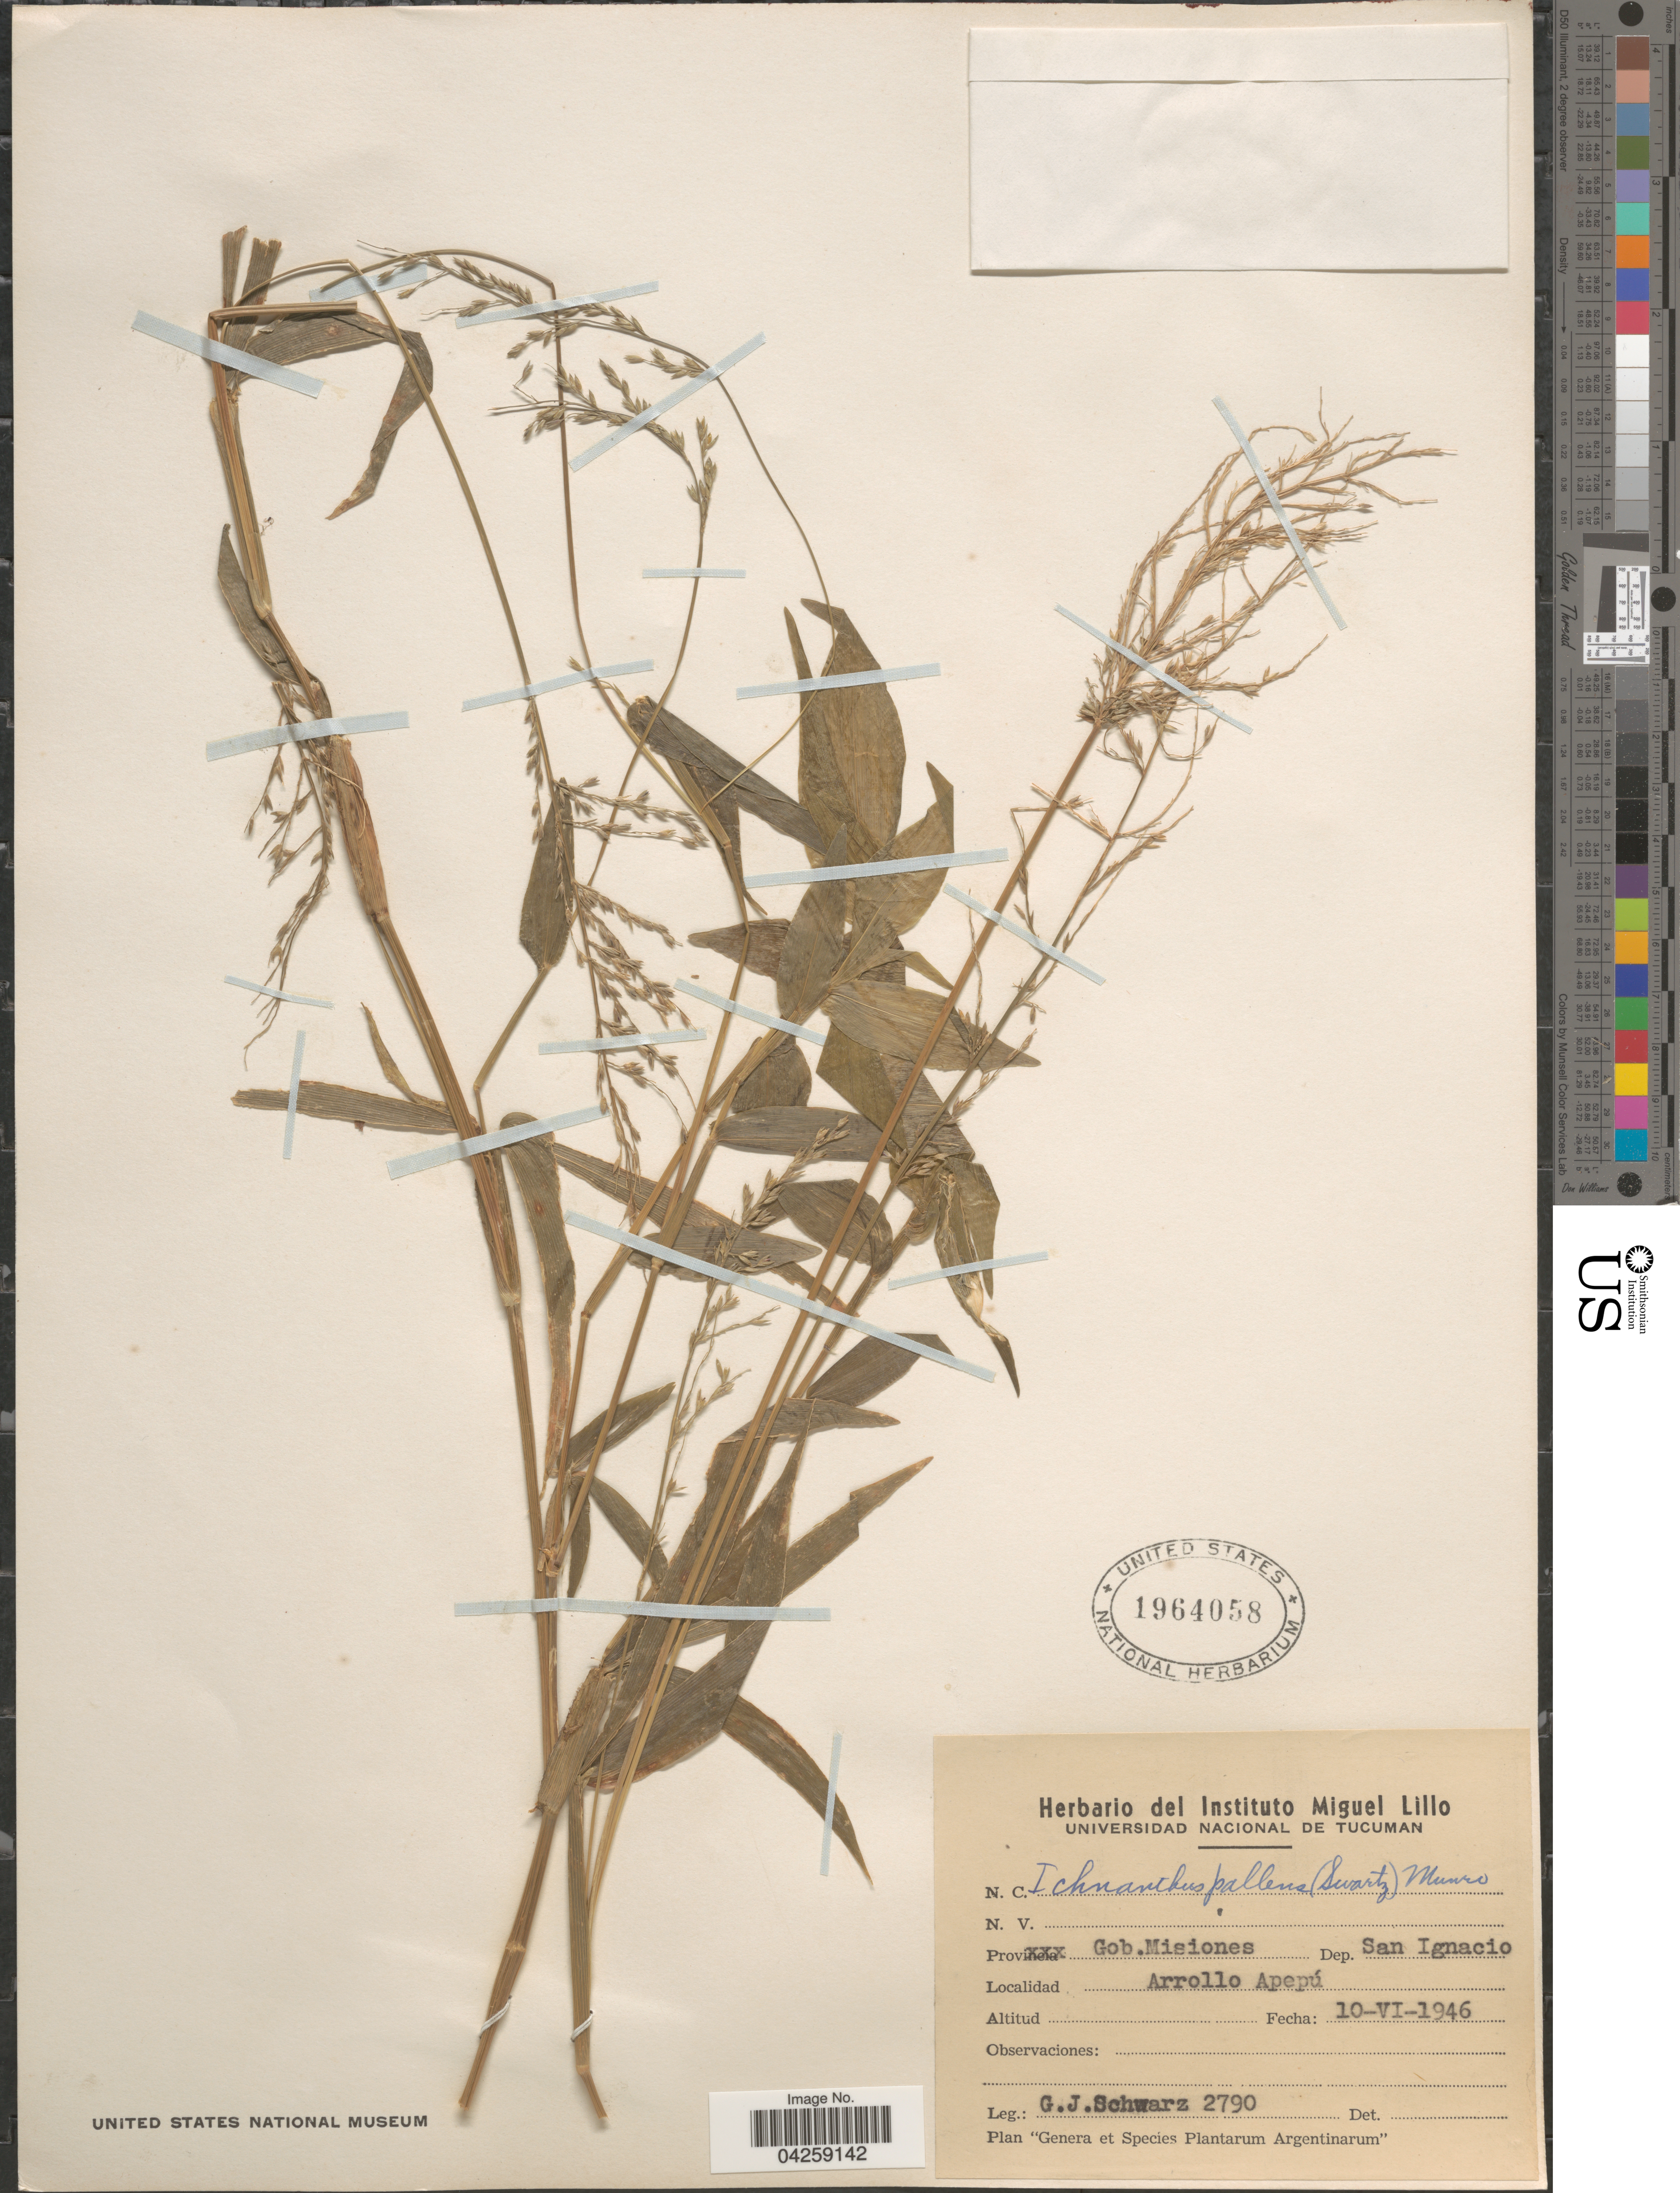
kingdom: Plantae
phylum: Tracheophyta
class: Liliopsida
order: Poales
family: Poaceae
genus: Ichnanthus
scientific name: Ichnanthus pallens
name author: (Sw.) Munro ex Benth.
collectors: G. J. Schwarz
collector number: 2790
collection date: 1946-06-10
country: Argentina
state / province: Misiones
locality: Gob. Misiones Dep. San Ignacio. Arrollo Apepú.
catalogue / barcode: US 1964058